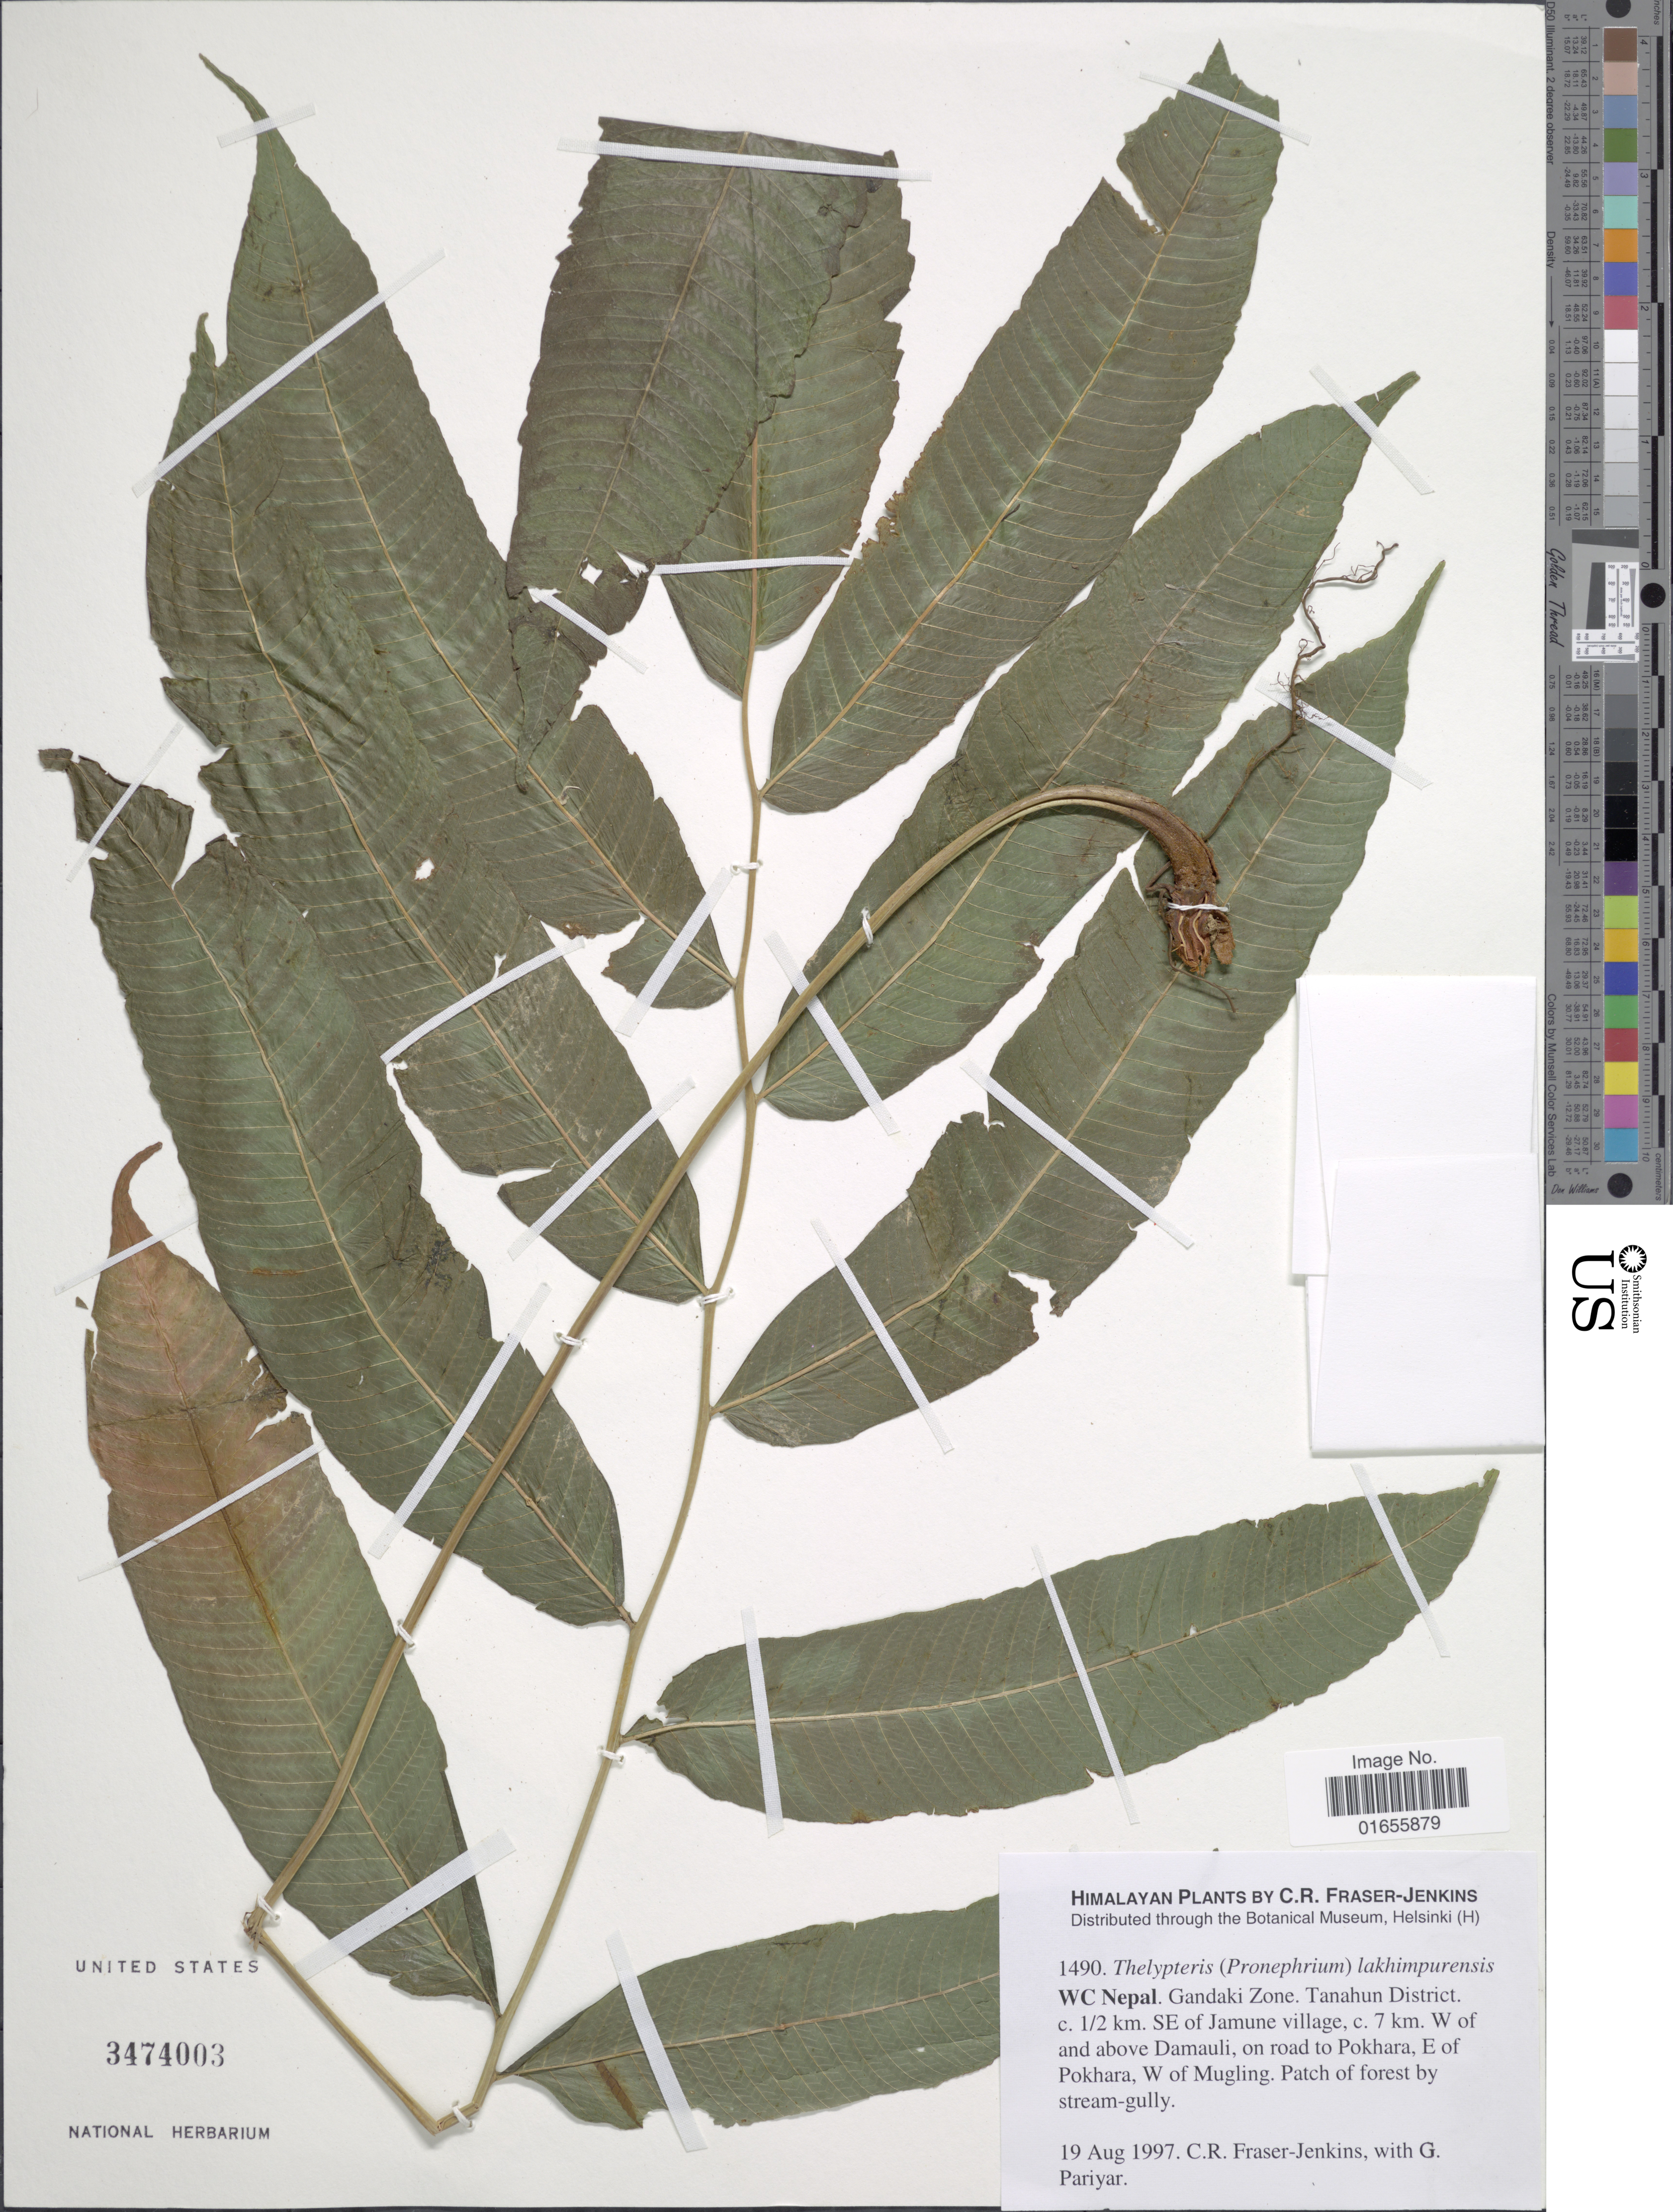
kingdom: Plantae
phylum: Tracheophyta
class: Polypodiopsida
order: Polypodiales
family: Thelypteridaceae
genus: Pronephrium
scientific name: Pronephrium lakhimpurense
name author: (Rosenst.) Holttum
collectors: C. R. Fraser-Jenkins & G. Pariyar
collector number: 1490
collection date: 1997-08-19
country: Nepal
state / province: Gandaki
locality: WC Nepal. Tanahun District. c. 1/2 km. SE of Jamune village, c. 7 km. W of and above Damauli, on road to Pokhara, E of Pokhara, W. of Mugling. Patch of forest by stream-gully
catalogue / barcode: US 3474003